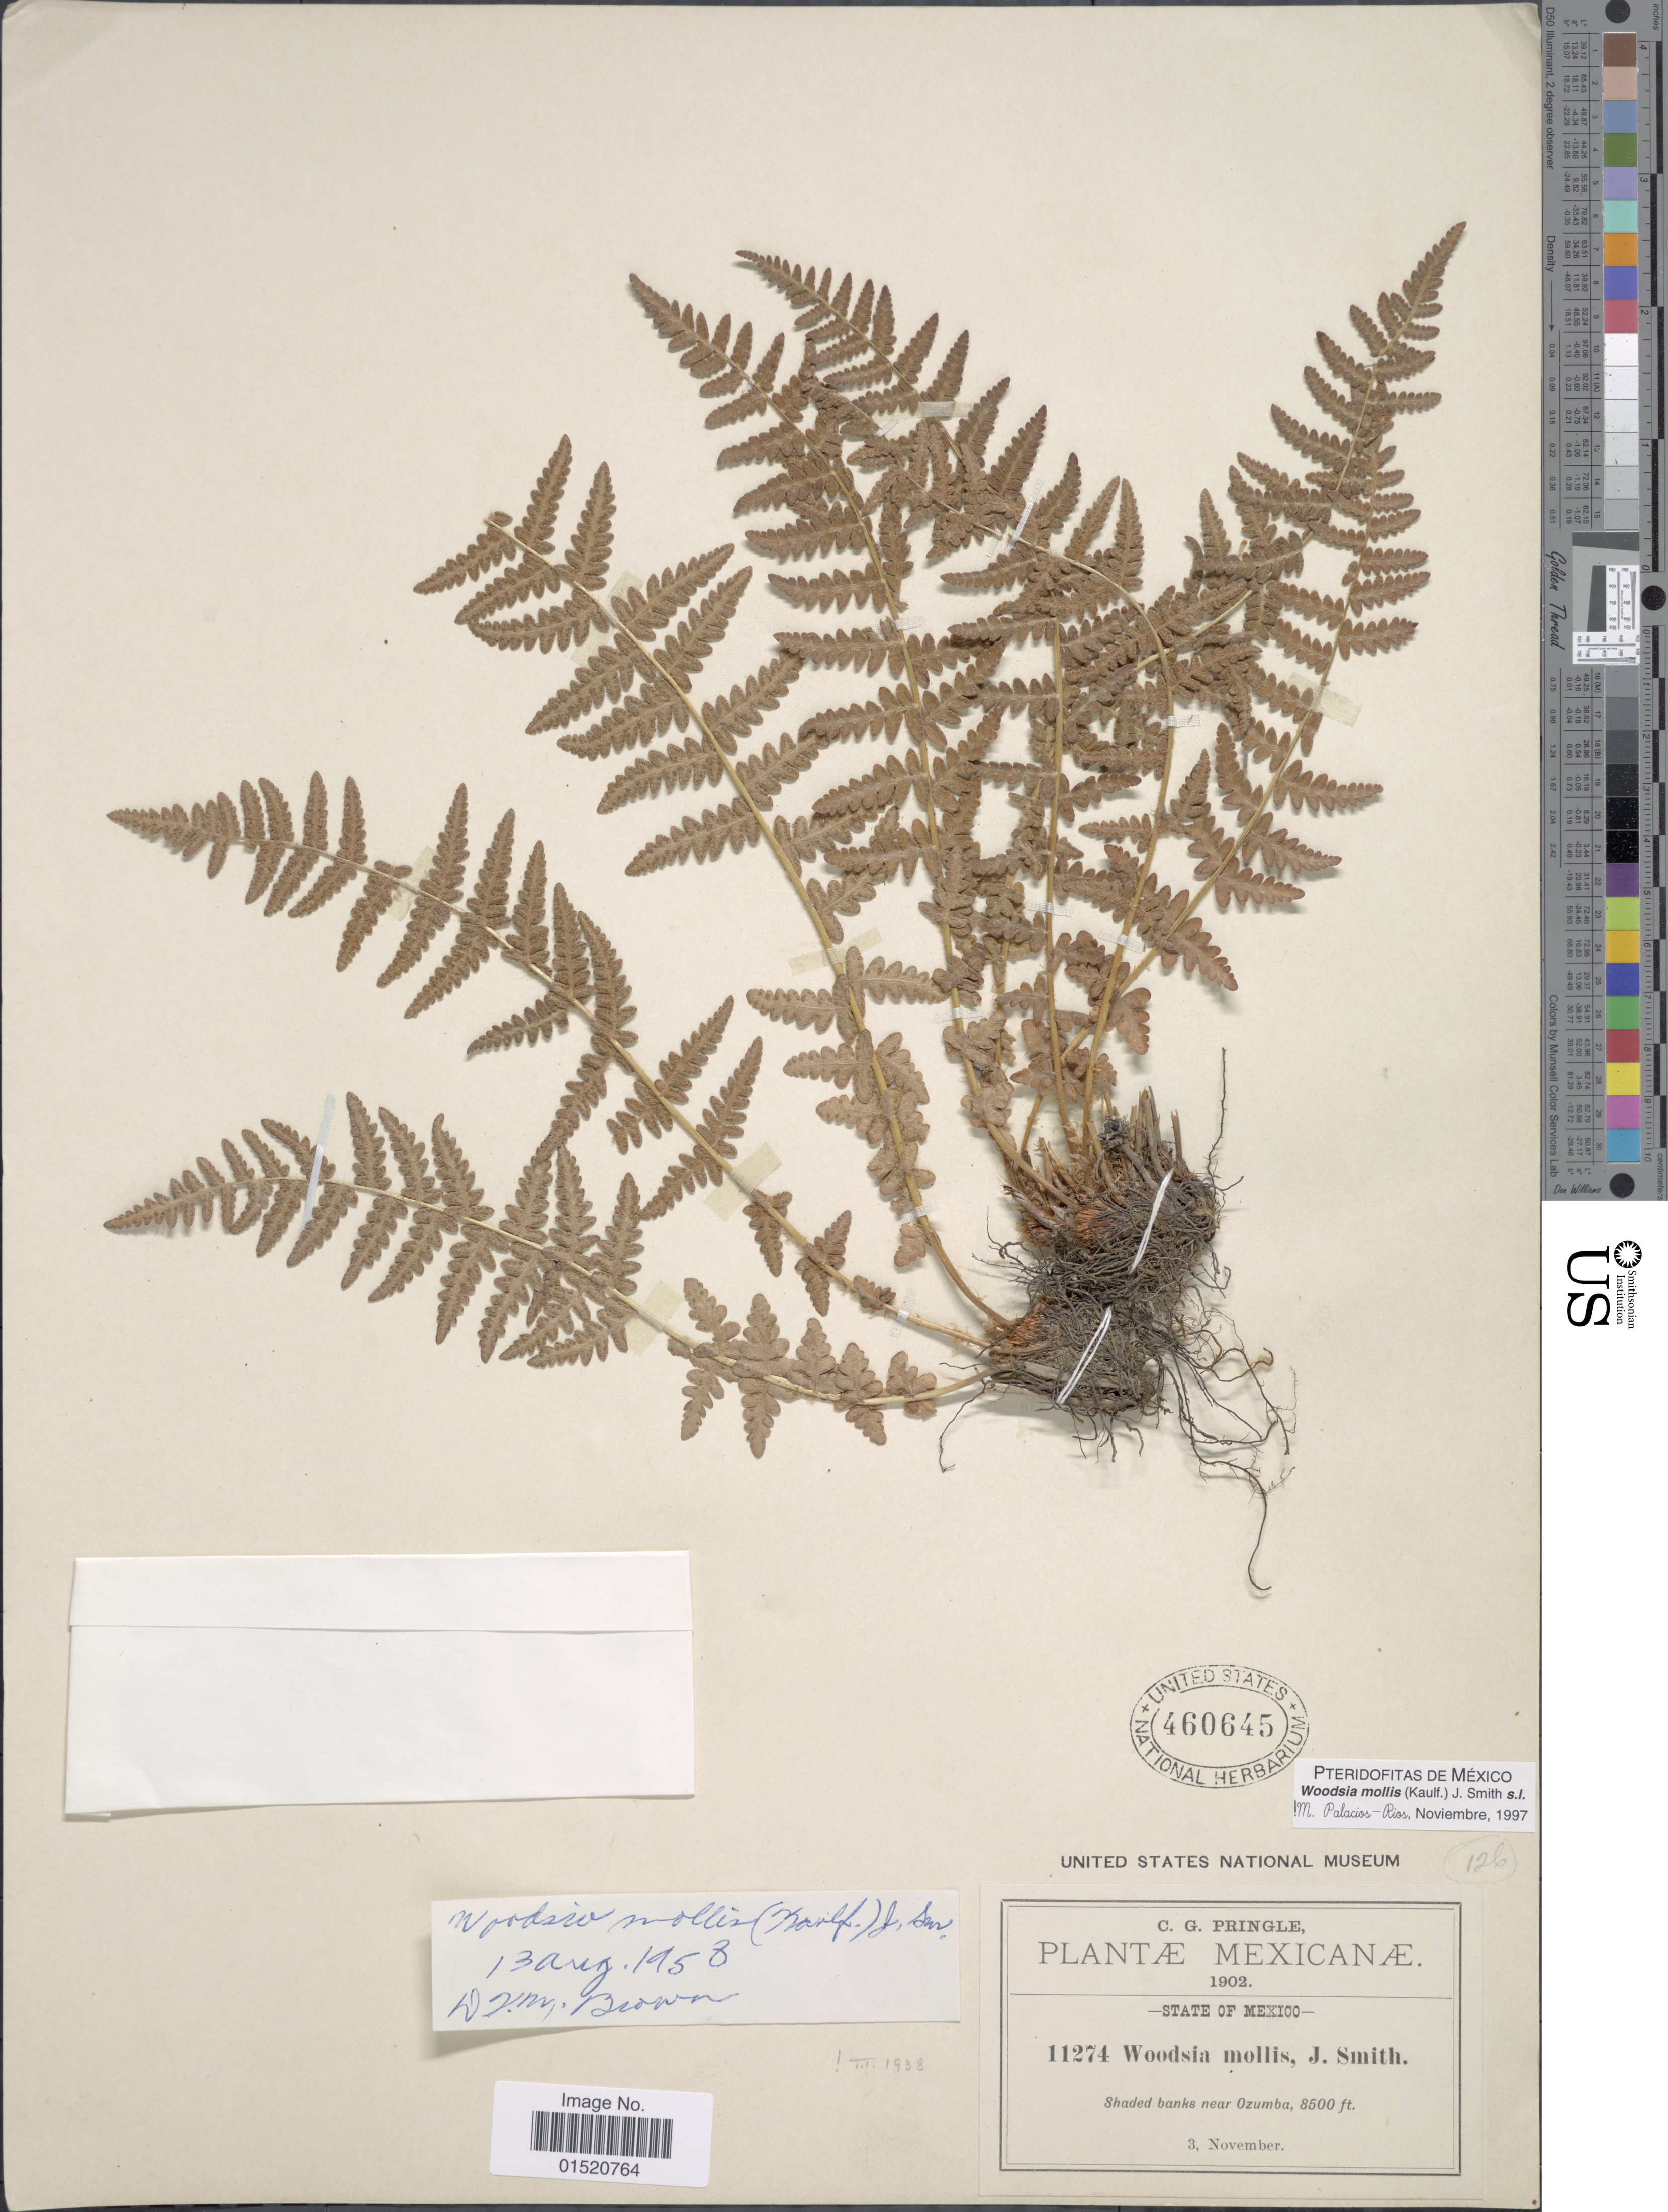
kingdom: Plantae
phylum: Tracheophyta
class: Polypodiopsida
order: Polypodiales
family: Woodsiaceae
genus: Woodsia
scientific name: Woodsia mollis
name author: (Kaulf.) J. Sm.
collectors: C. G. Pringle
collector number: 11274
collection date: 1902-11-03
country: Mexico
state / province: México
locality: Shaded banks near Ozumba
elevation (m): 2591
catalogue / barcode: US 460645